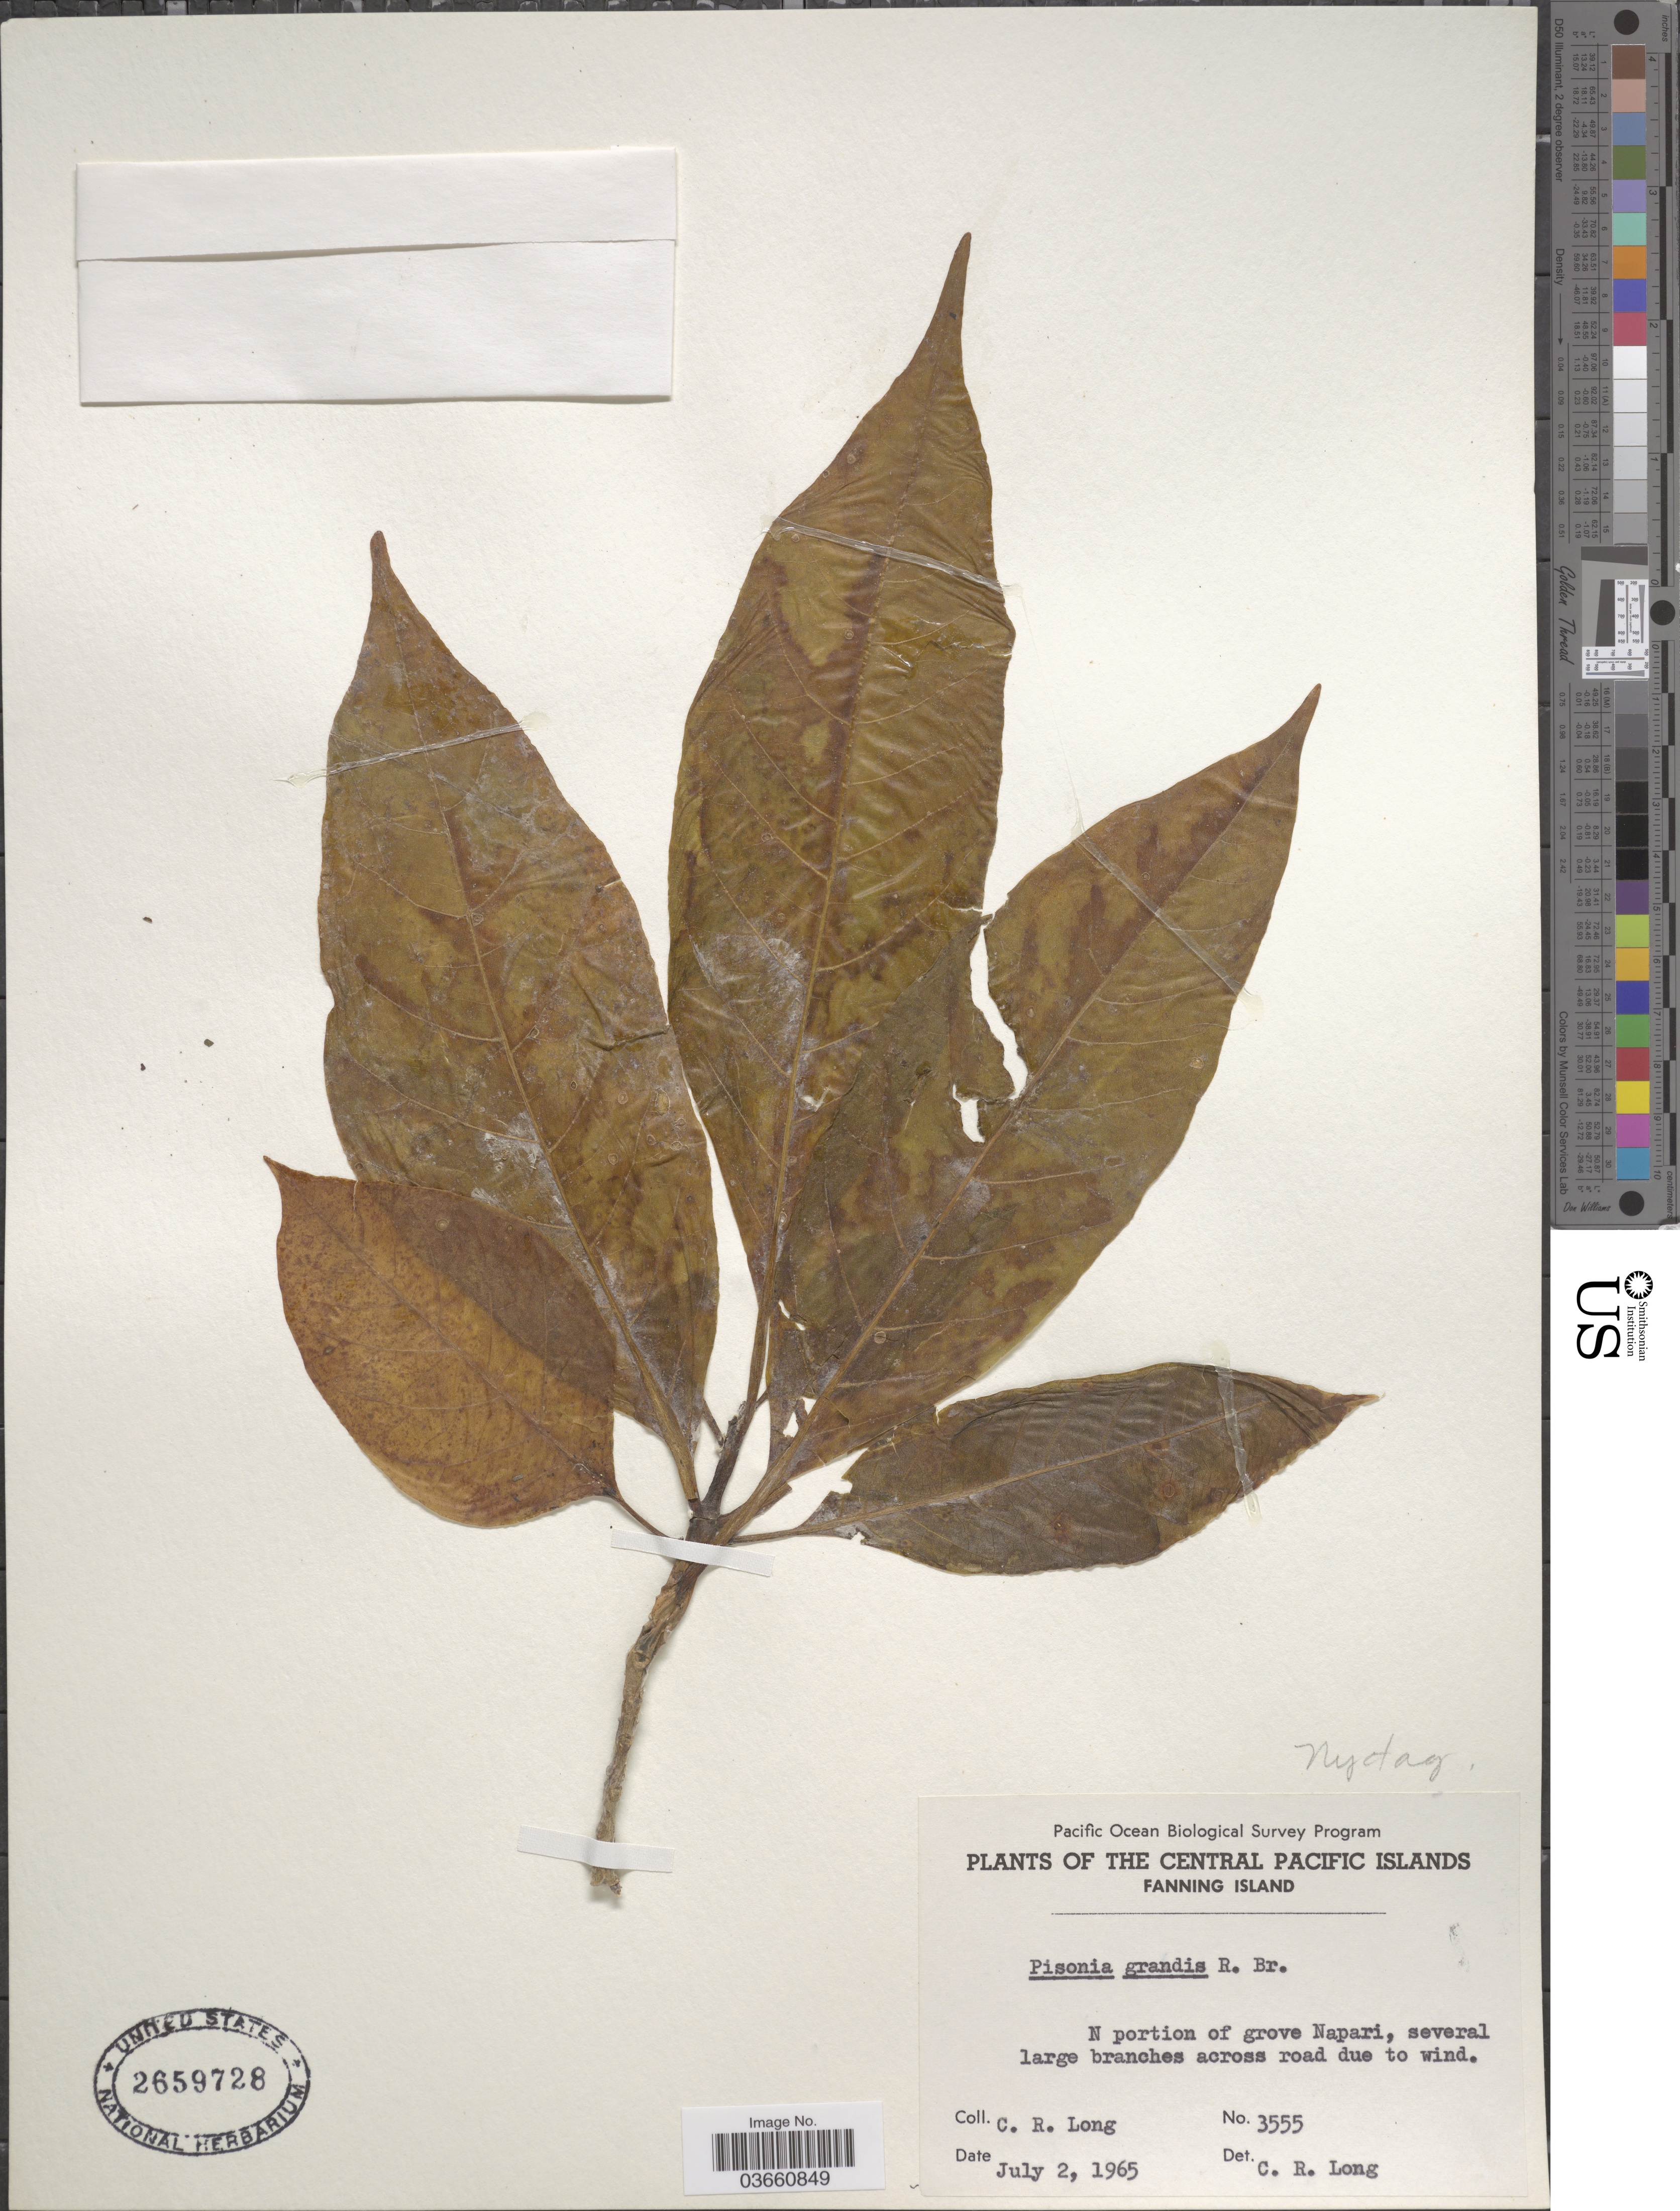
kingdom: Plantae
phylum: Tracheophyta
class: Magnoliopsida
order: Caryophyllales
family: Nyctaginaceae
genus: Pisonia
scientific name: Pisonia grandis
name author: R. Br.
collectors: C. R. Long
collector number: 3555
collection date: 1965-07-02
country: Kiribati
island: Fanning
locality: Central Pacific Islands. Fanning Island. N portion of grove Napari.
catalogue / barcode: US 2659728